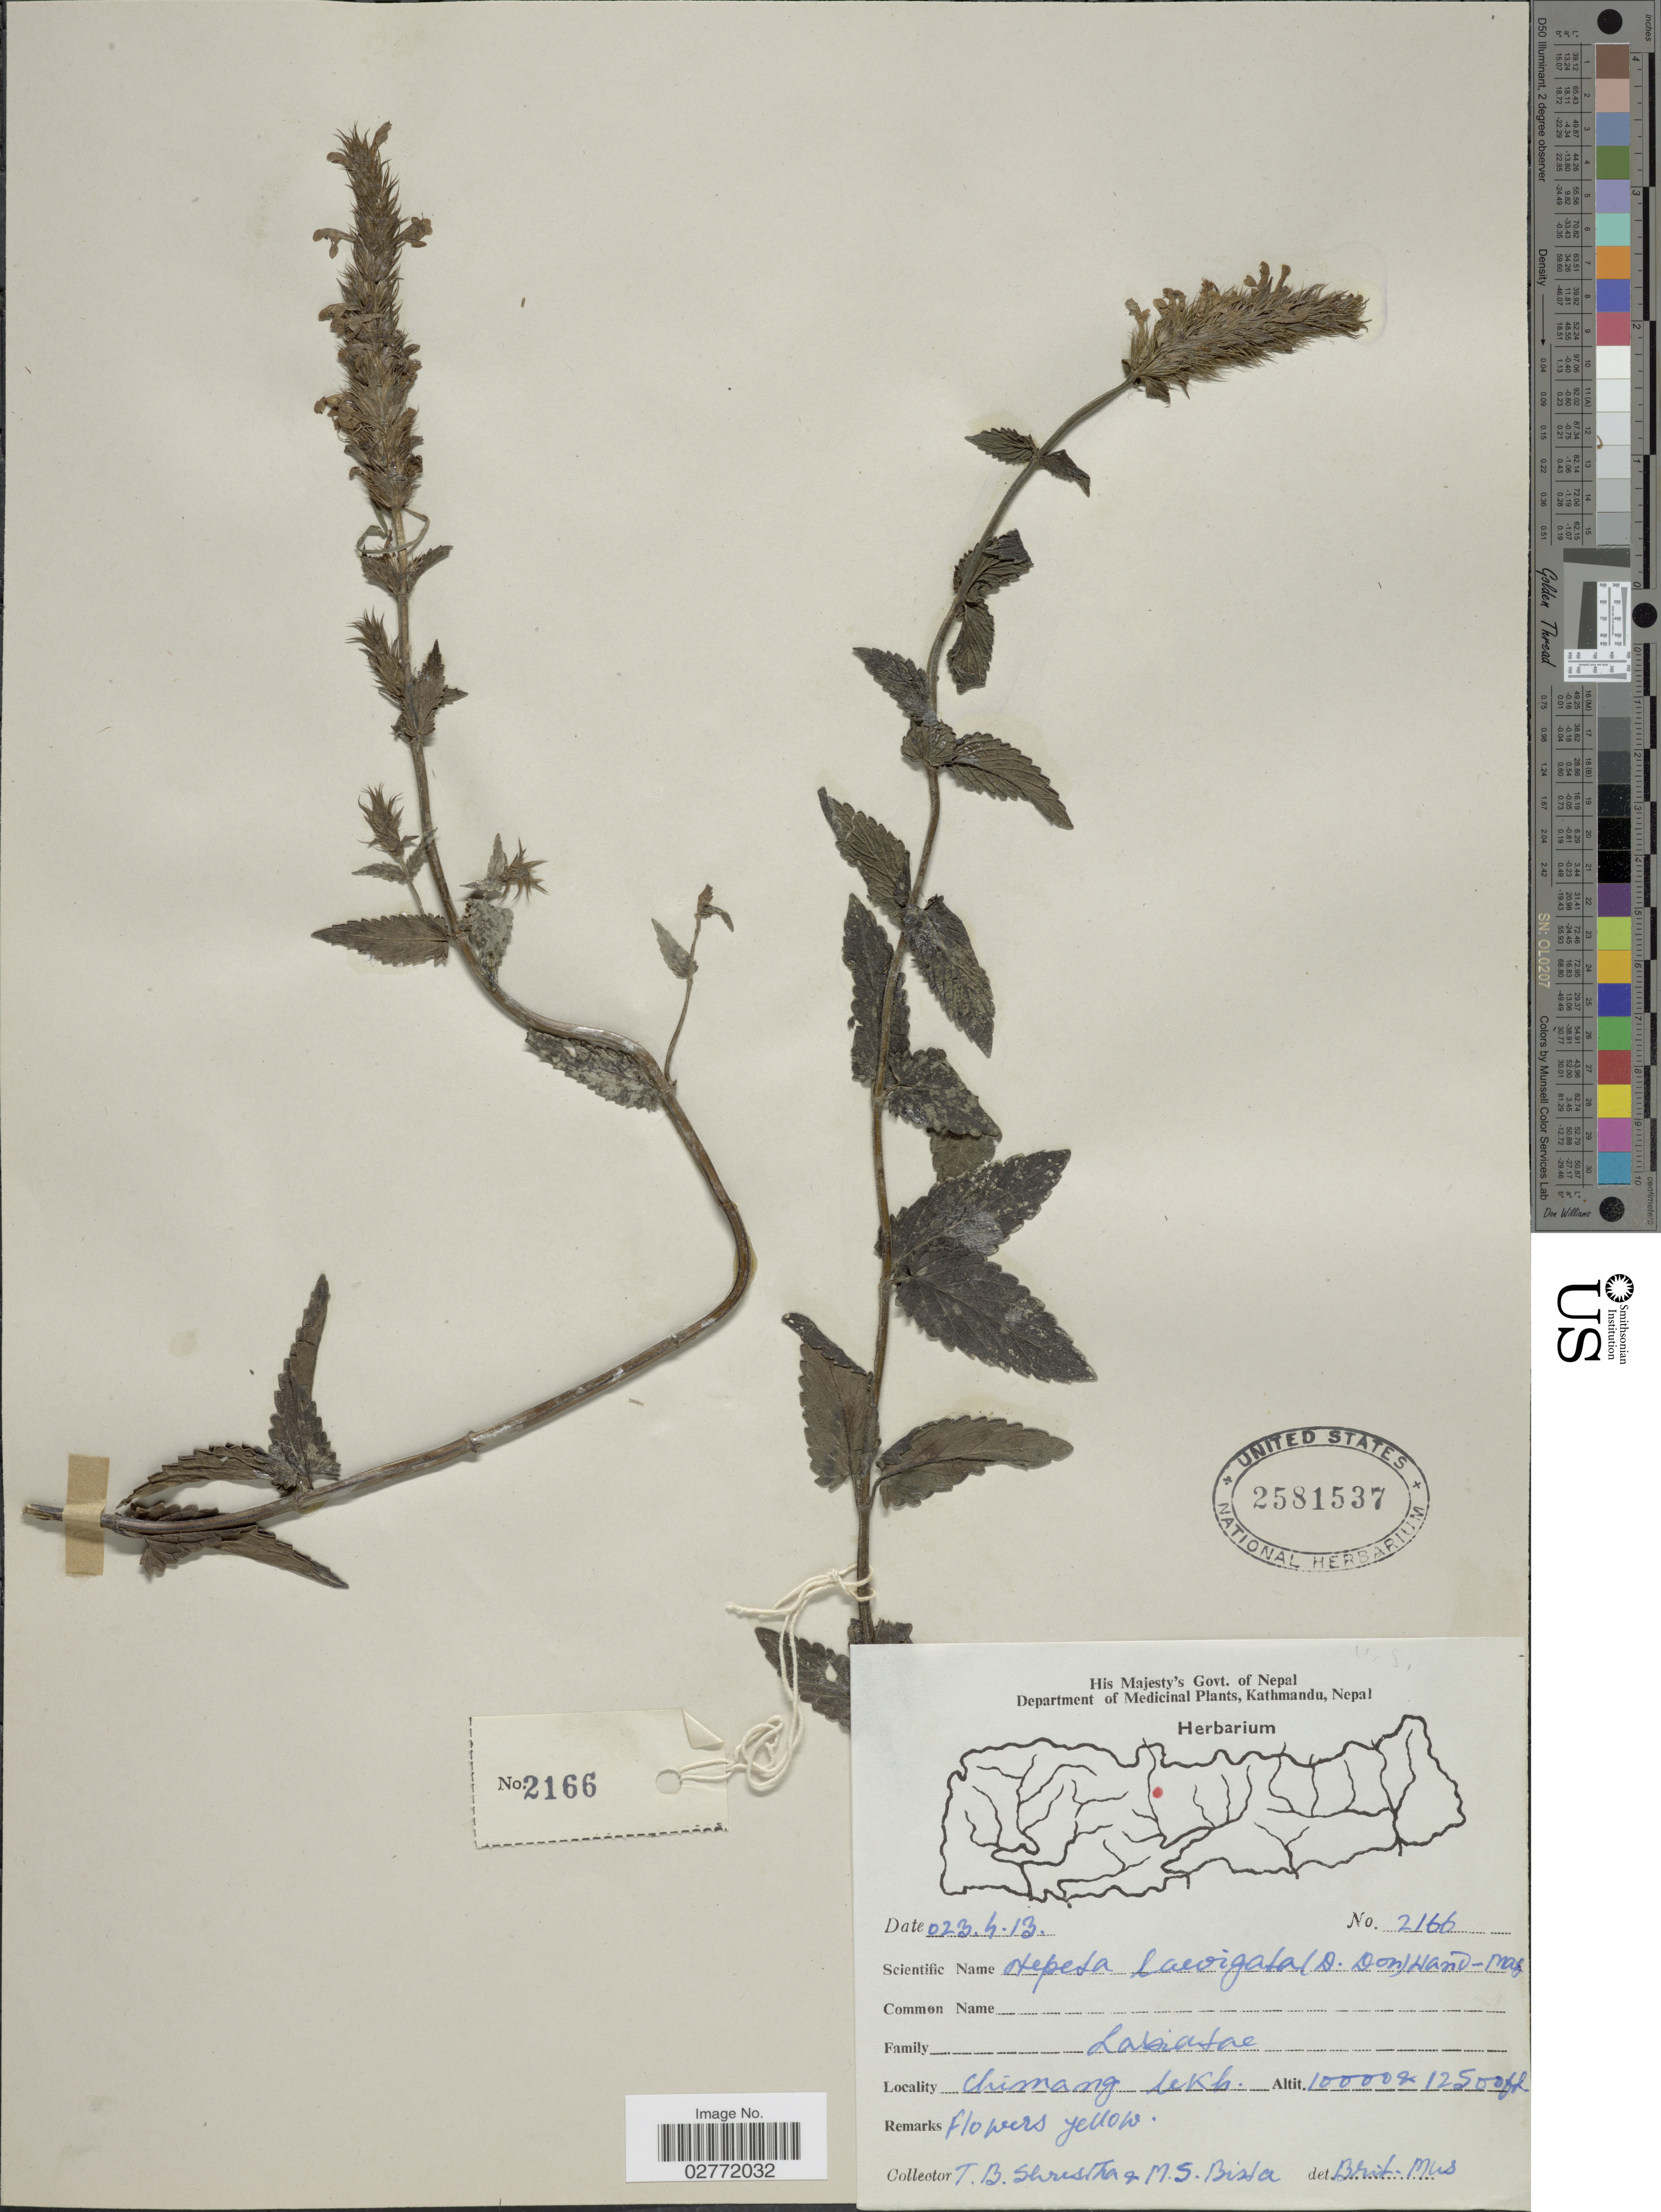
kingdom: Plantae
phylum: Tracheophyta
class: Magnoliopsida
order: Lamiales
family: Lamiaceae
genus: Nepeta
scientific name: Nepeta laevigata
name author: (D. Don) Hand.-Mazz.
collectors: T. B. Shrestha & M. Bista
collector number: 2166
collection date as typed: Transcribed d/m/y: 23/4/13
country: Nepal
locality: Chimang Lekh.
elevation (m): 3048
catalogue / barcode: US 2581537